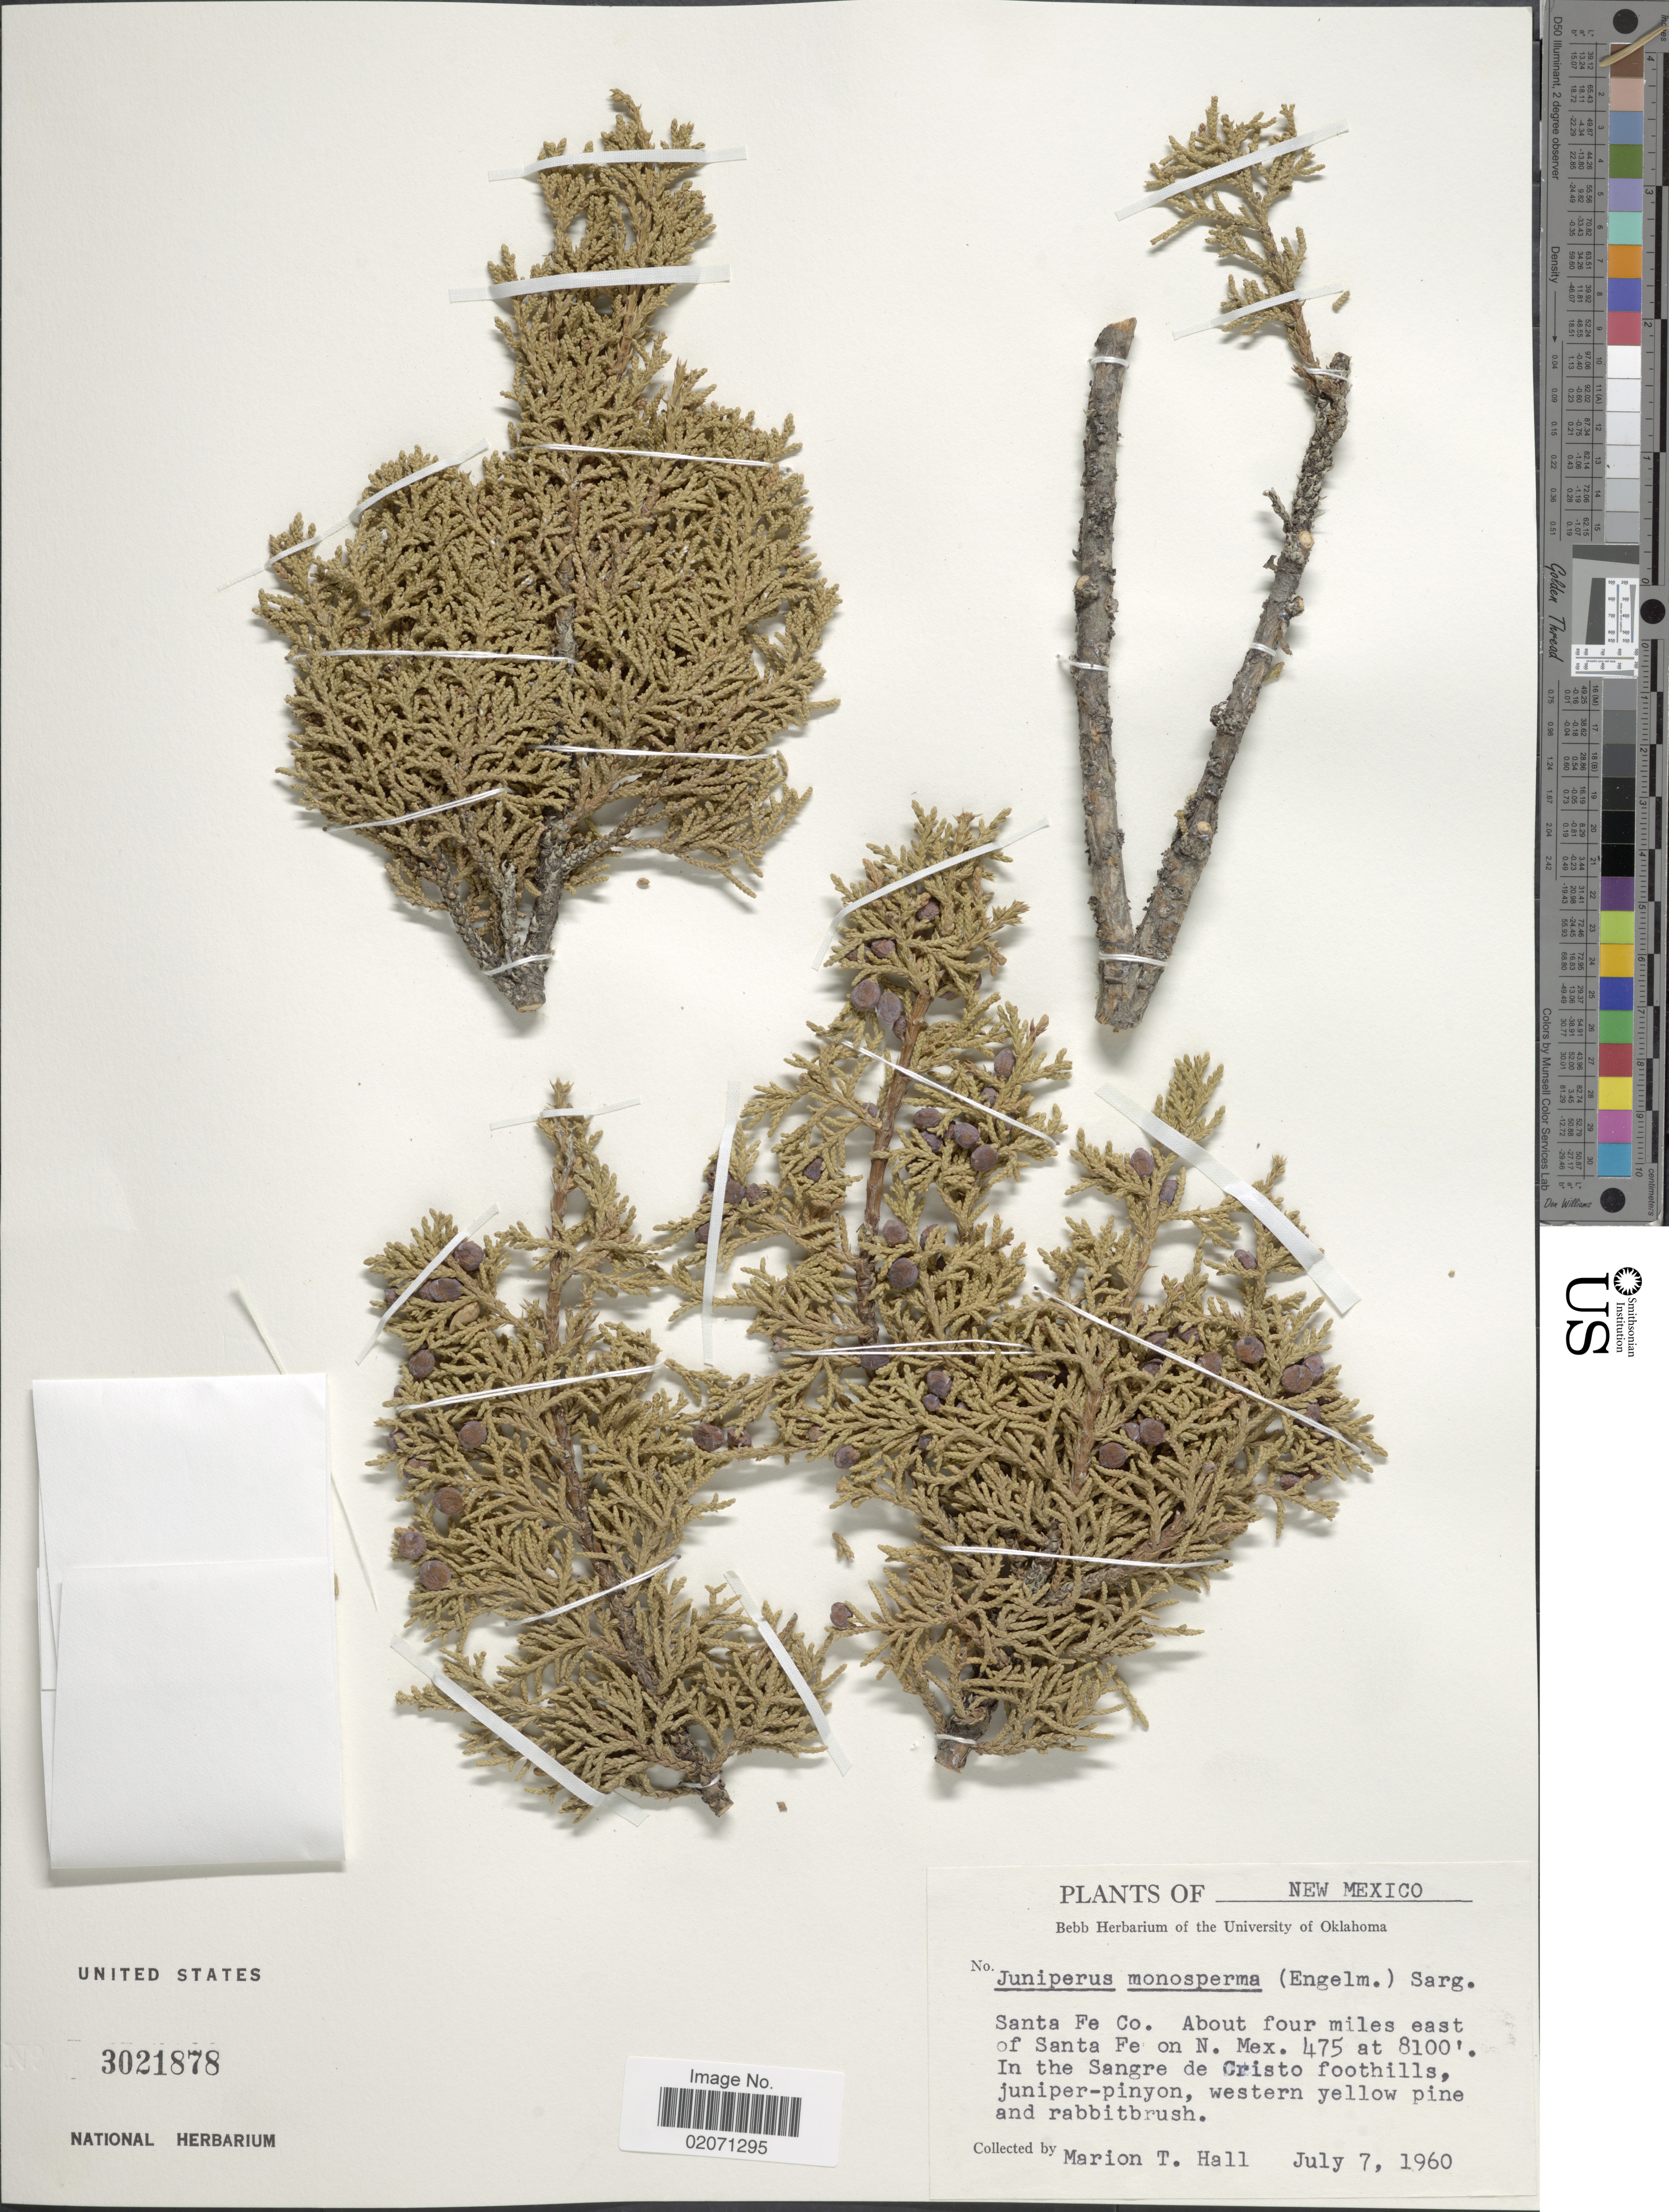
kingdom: Plantae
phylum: Tracheophyta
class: Pinopsida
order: Pinales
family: Cupressaceae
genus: Juniperus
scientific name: Juniperus monosperma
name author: (Engelm.) Sarg.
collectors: M. T. Hall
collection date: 1960-07-07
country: United States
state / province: New Mexico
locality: Santa Fe Co. About four miles east of Santa Fe on N. Mex. 475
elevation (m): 2469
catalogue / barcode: US 3021878